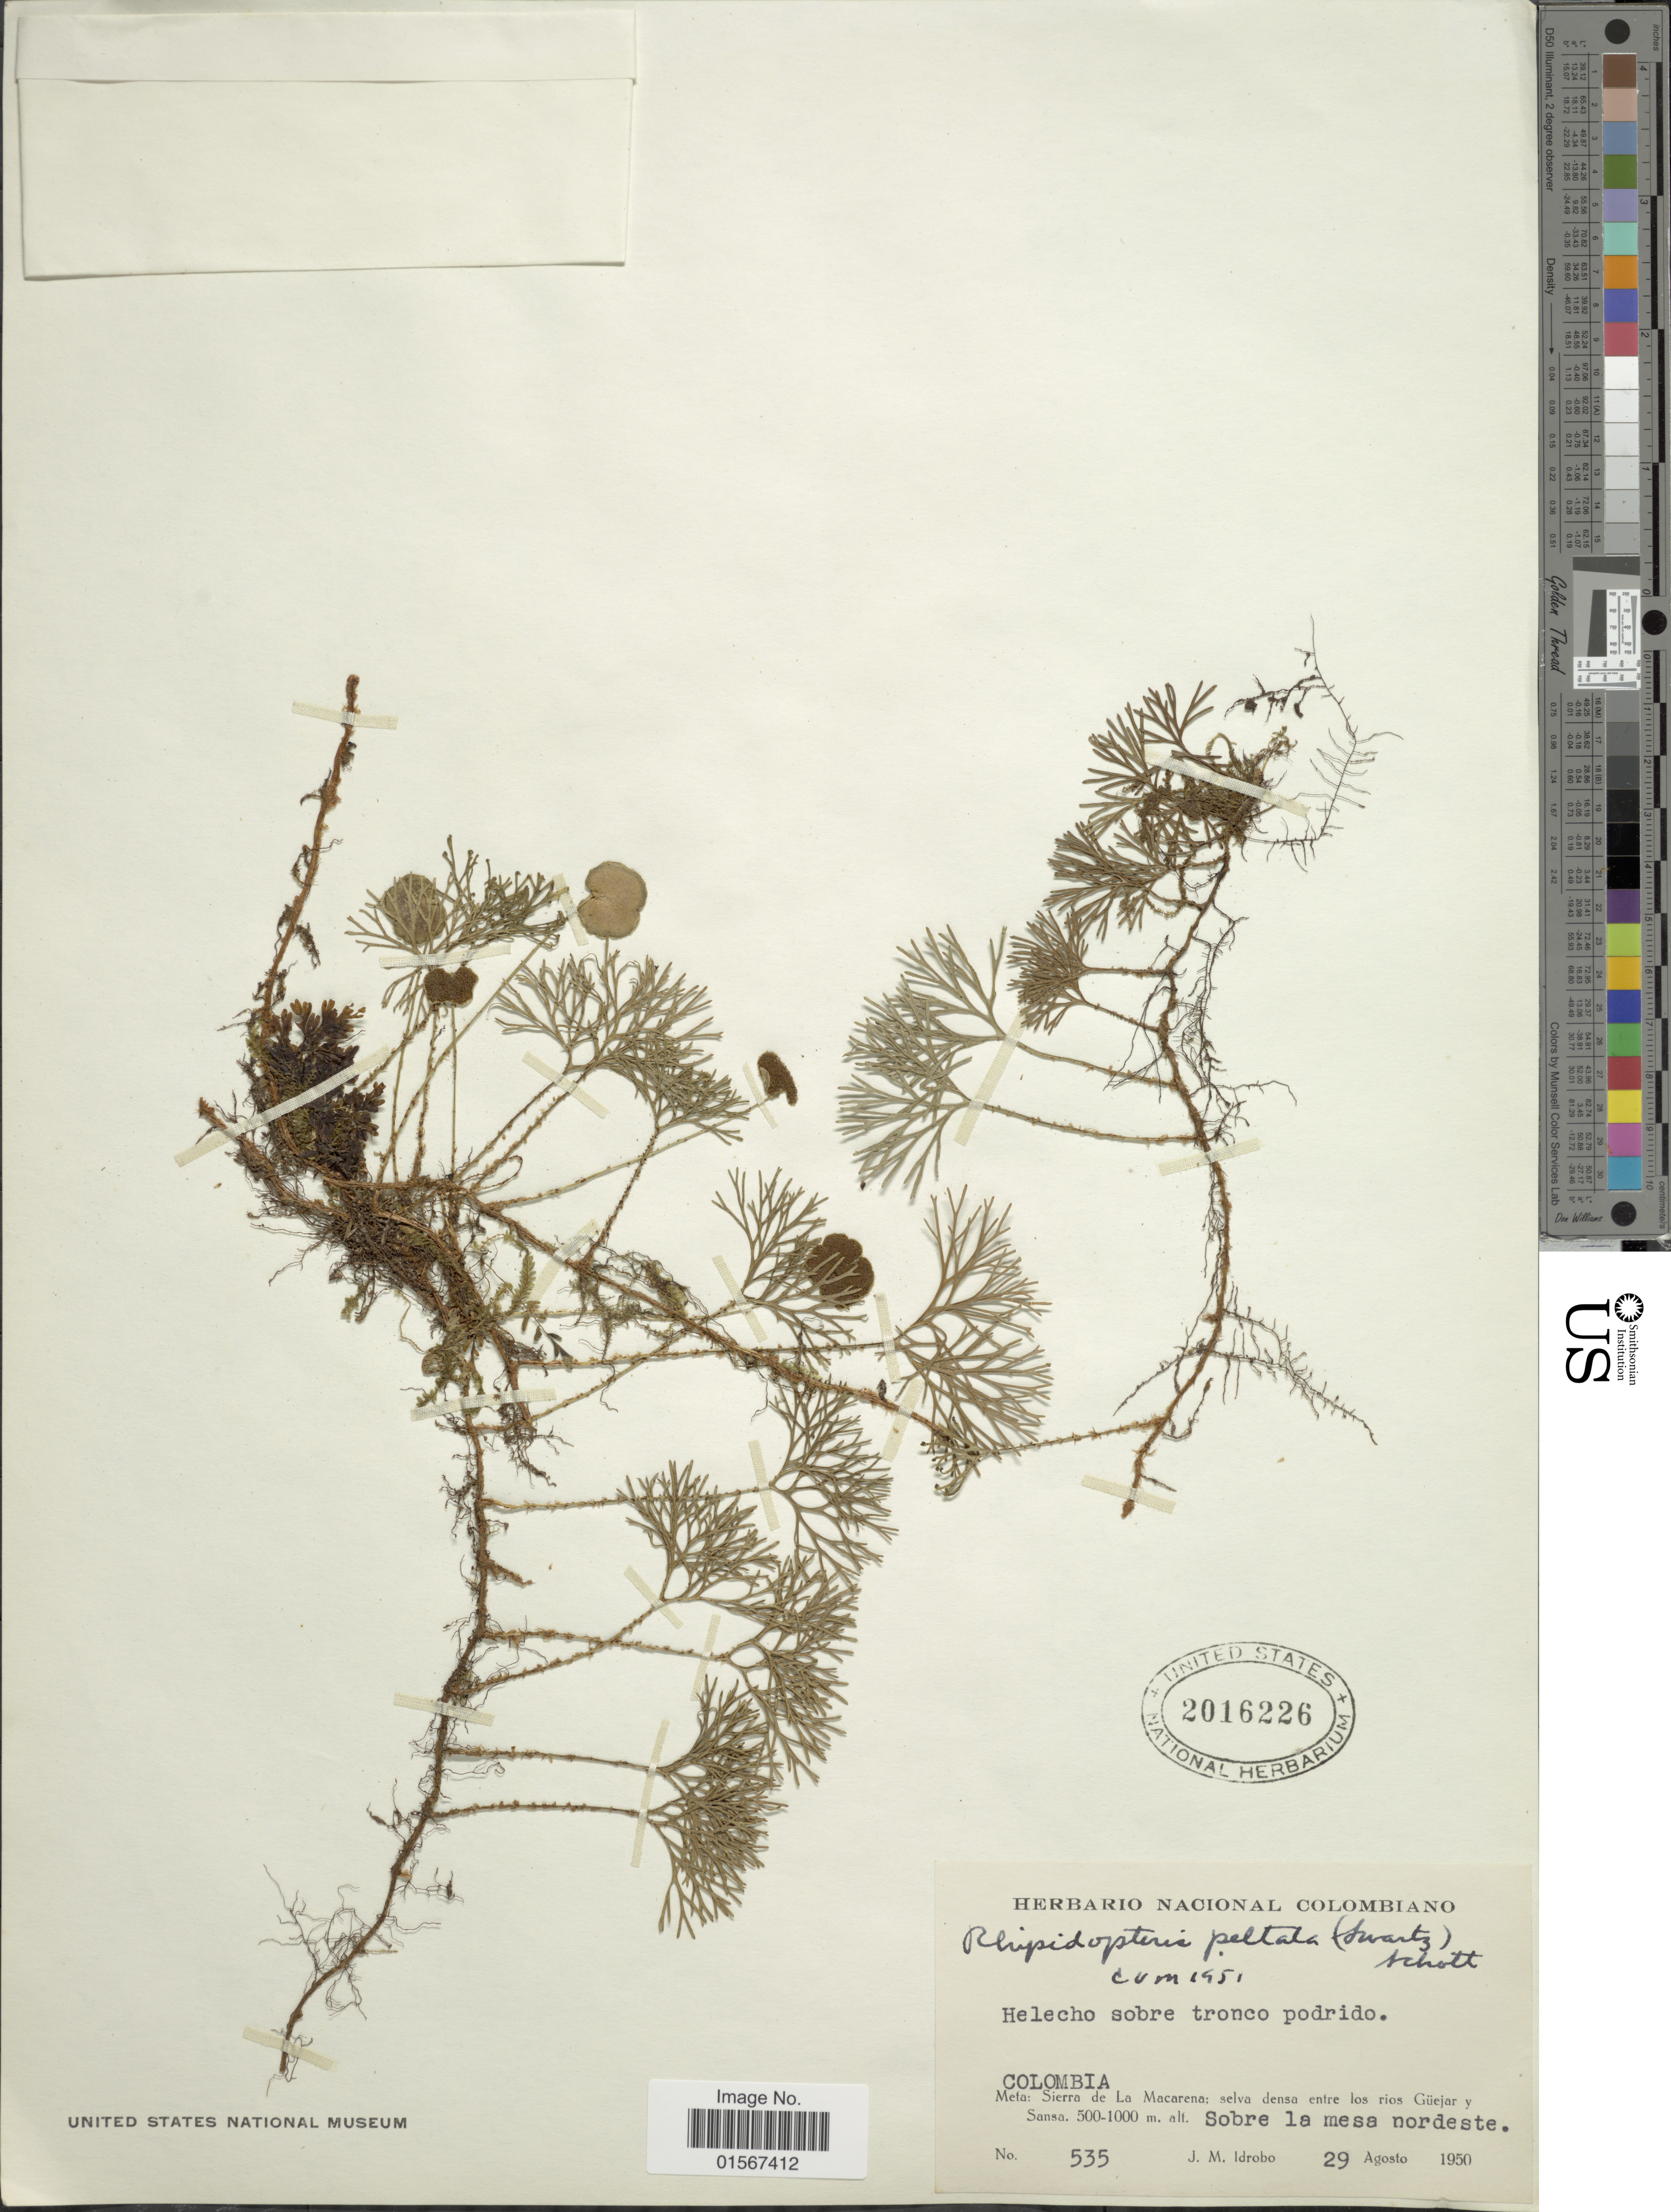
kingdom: Plantae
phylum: Tracheophyta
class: Polypodiopsida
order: Polypodiales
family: Dryopteridaceae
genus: Elaphoglossum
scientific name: Elaphoglossum peltatum f. peltatum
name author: (Sw.) Urb.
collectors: J. M. Idrobo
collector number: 535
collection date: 1950-08-29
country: Colombia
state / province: Meta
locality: Colombia, Meta: Sierra de La Macarena: selva densa entre los rios Güejar y Sansa. Sobre la mesa nordeste.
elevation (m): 500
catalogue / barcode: US 2016226